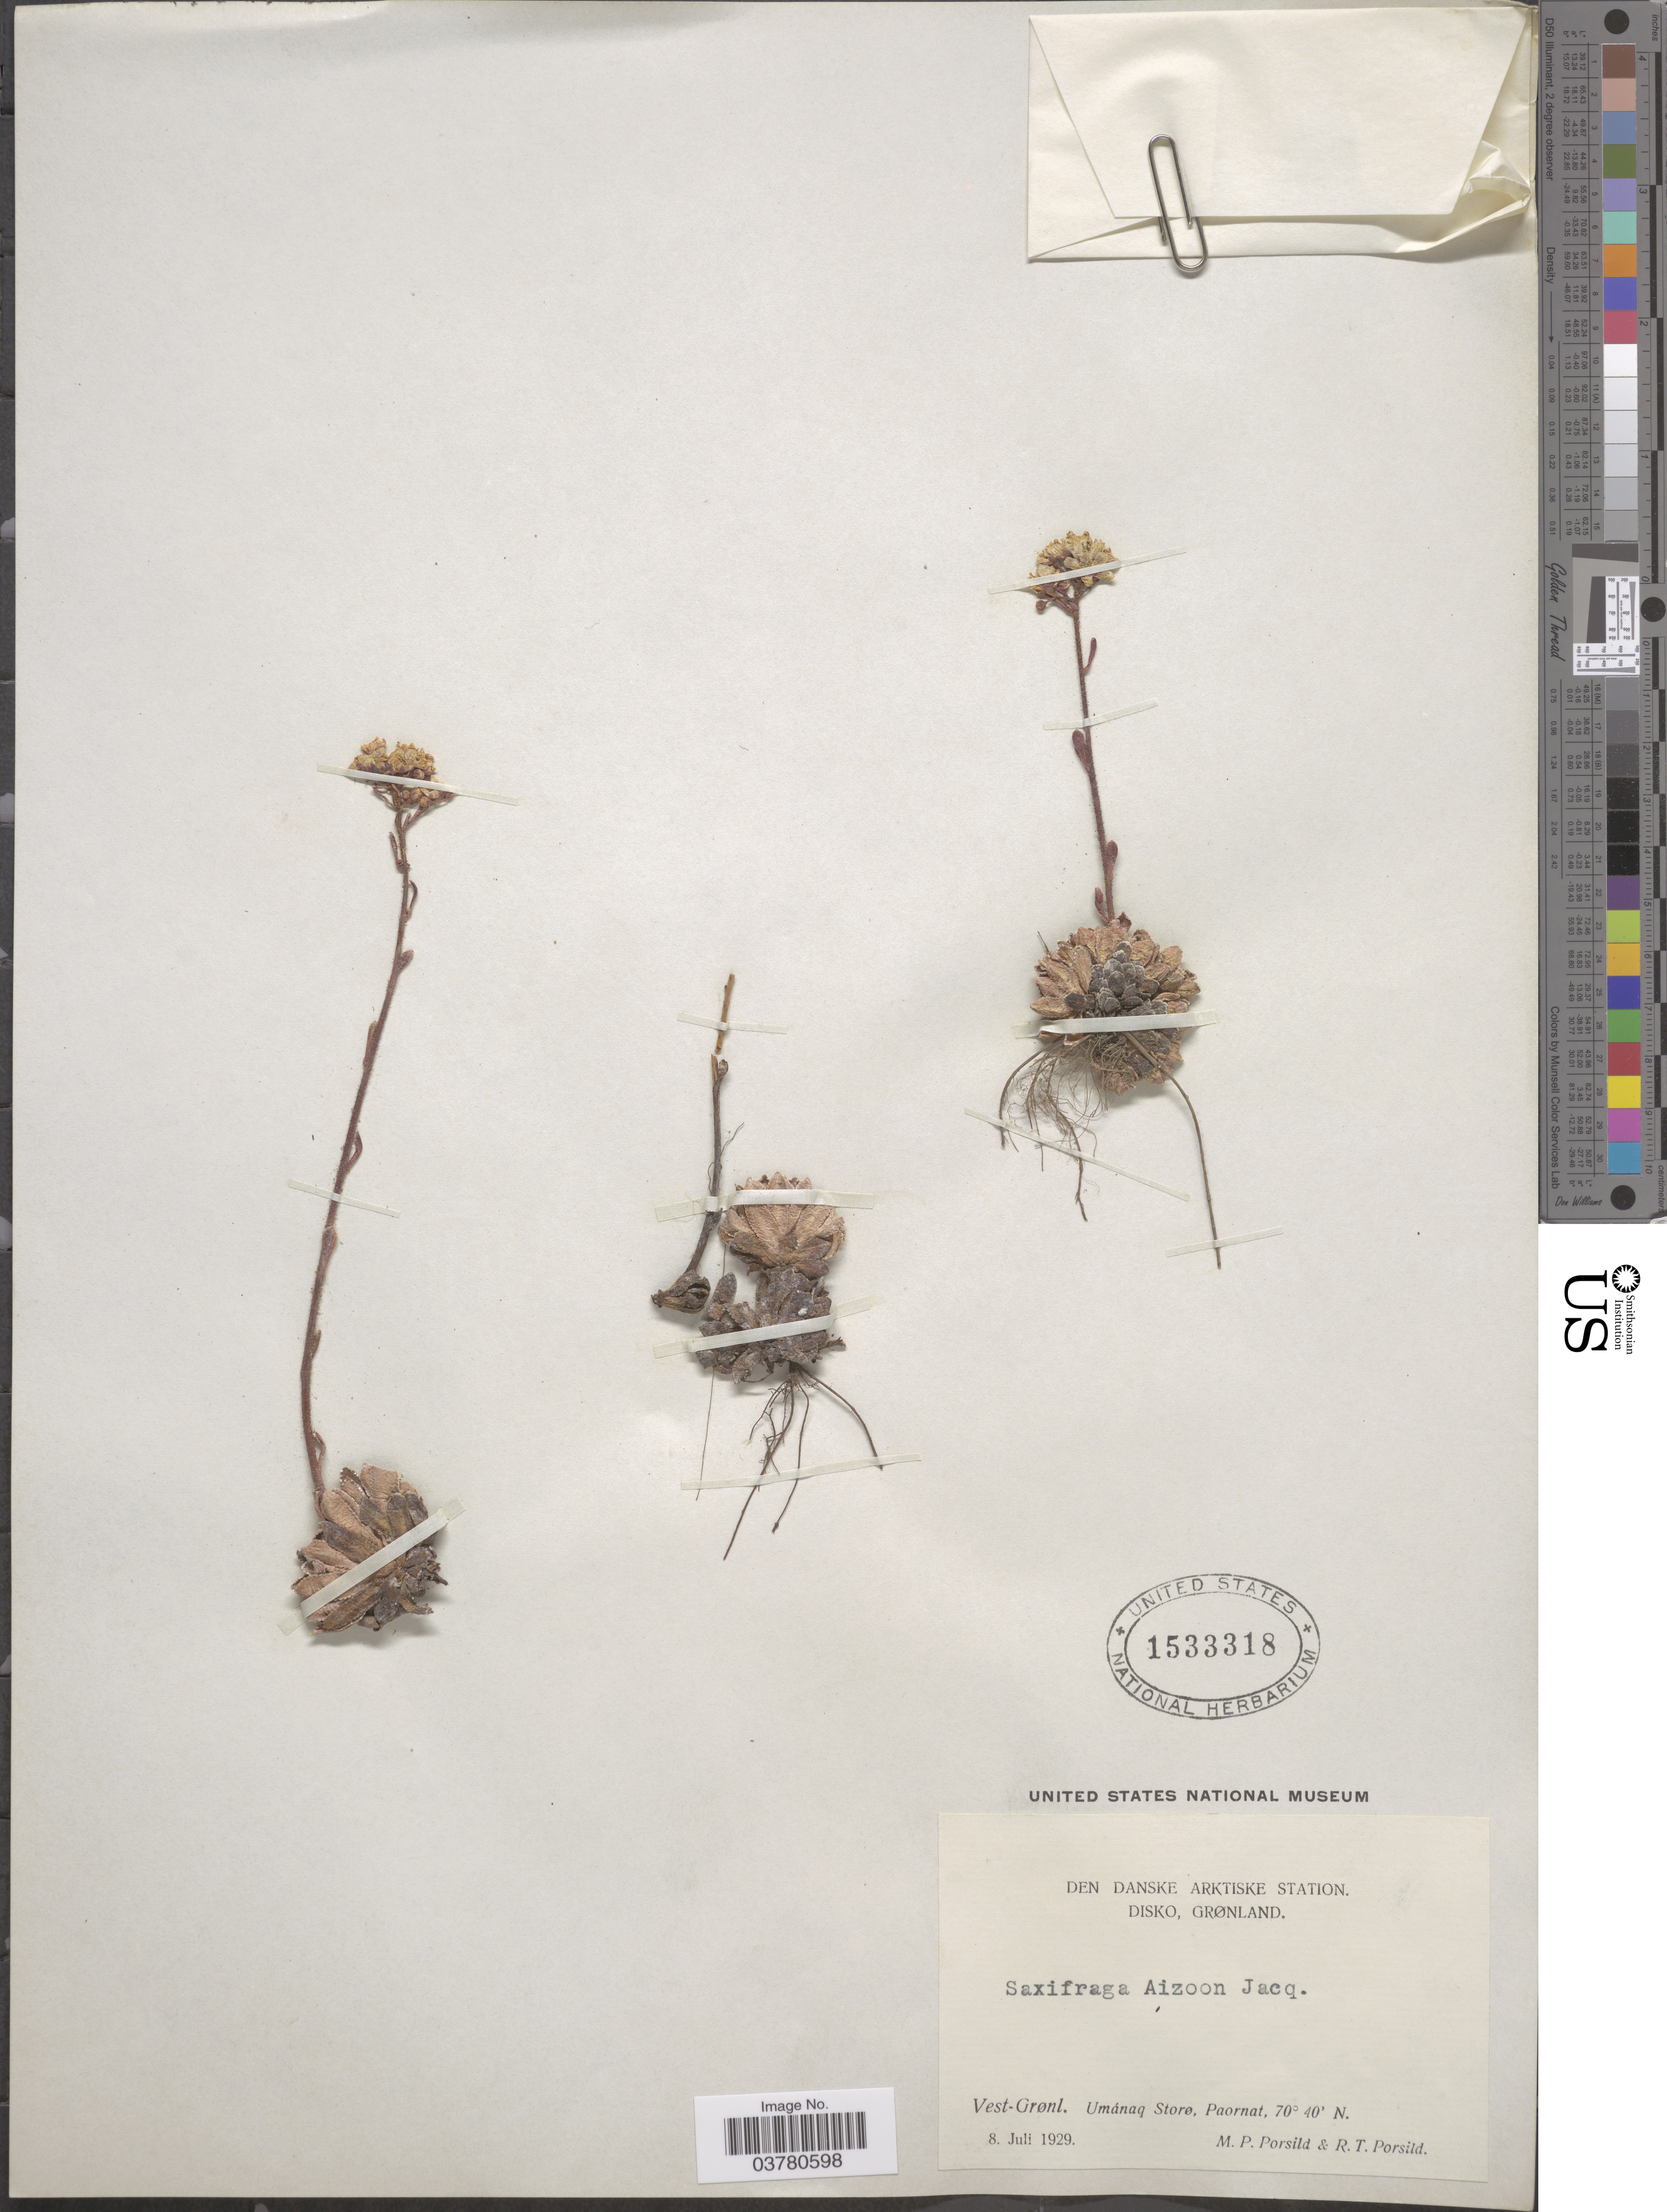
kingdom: Plantae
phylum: Tracheophyta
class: Magnoliopsida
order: Saxifragales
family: Saxifragaceae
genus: Saxifraga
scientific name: Saxifraga paniculata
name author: Mill.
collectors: M. P. Porsild & R. T. Porsild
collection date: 1929-07-08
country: Greenland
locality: Den Danske Arktiske Station. Disko, Grønland. Vest-Grønl. Umánaq Storø, Paornat.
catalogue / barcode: US 1533318